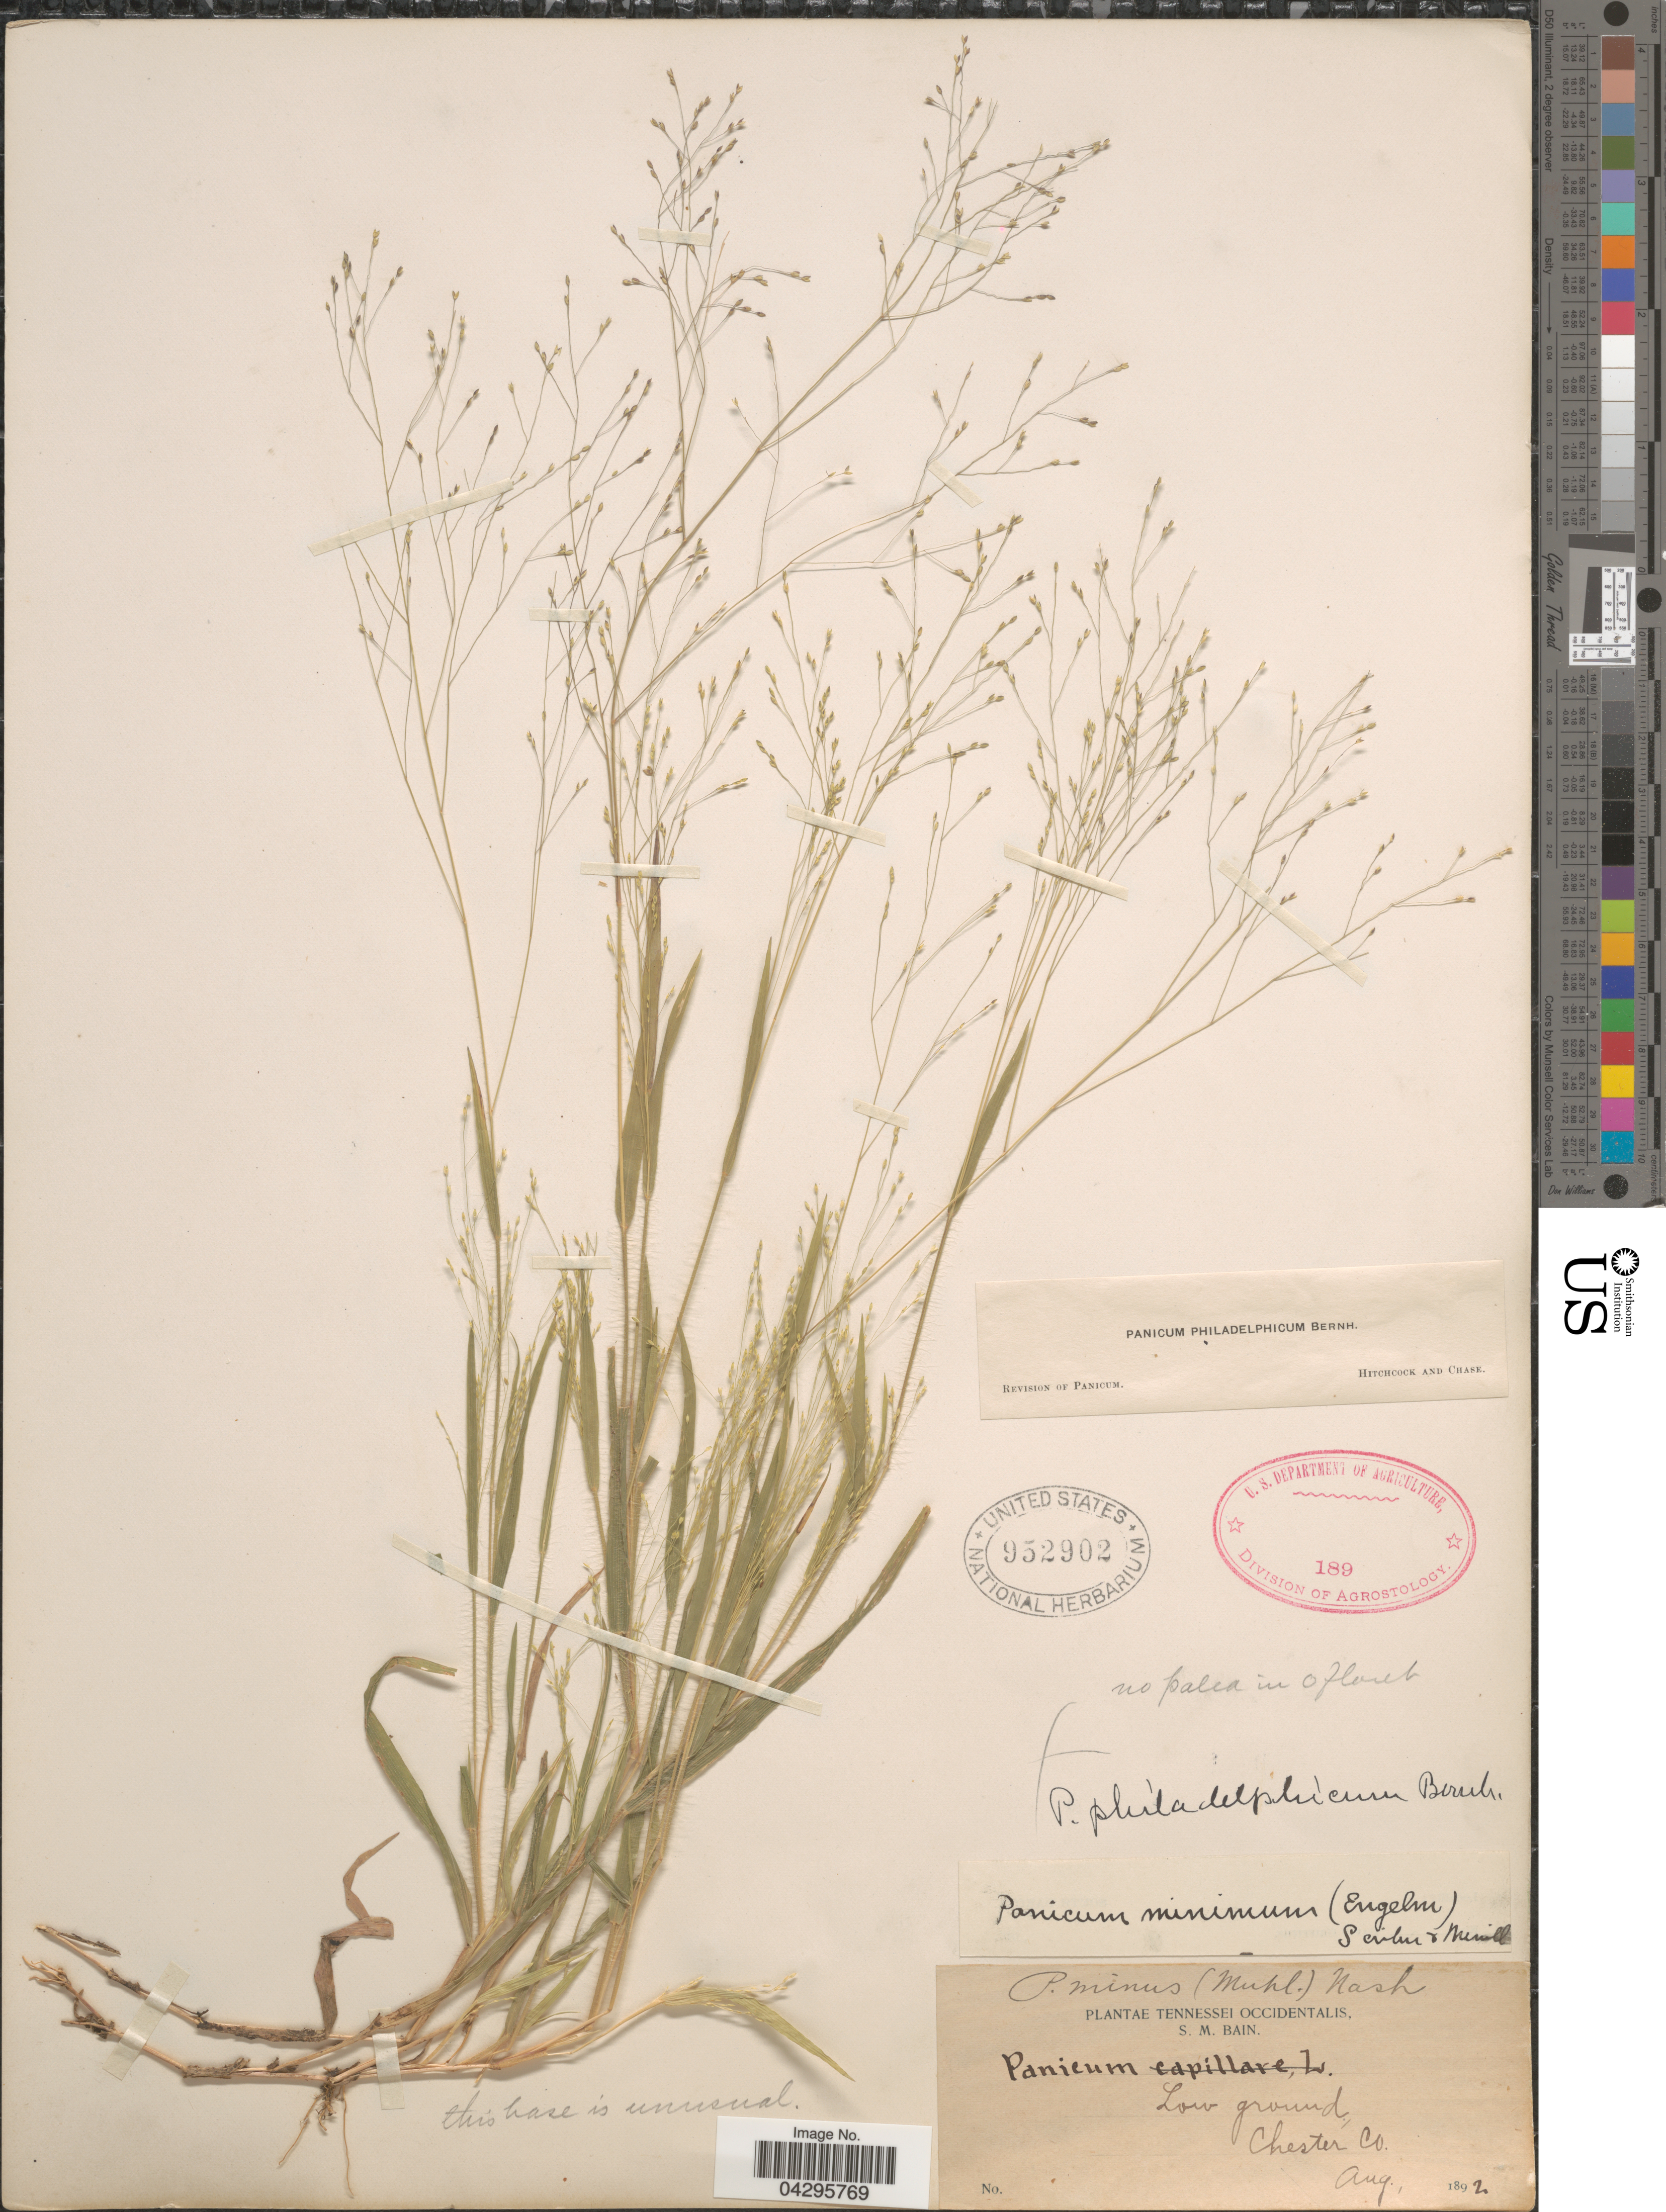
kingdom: Plantae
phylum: Tracheophyta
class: Liliopsida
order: Poales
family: Poaceae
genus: Panicum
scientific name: Panicum philadelphicum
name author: Bernh. ex Trin.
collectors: S. M. Bain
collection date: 1892-08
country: United States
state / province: Tennessee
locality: Tennessei Occidentalis. Low ground, Chester Co.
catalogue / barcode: US 952902